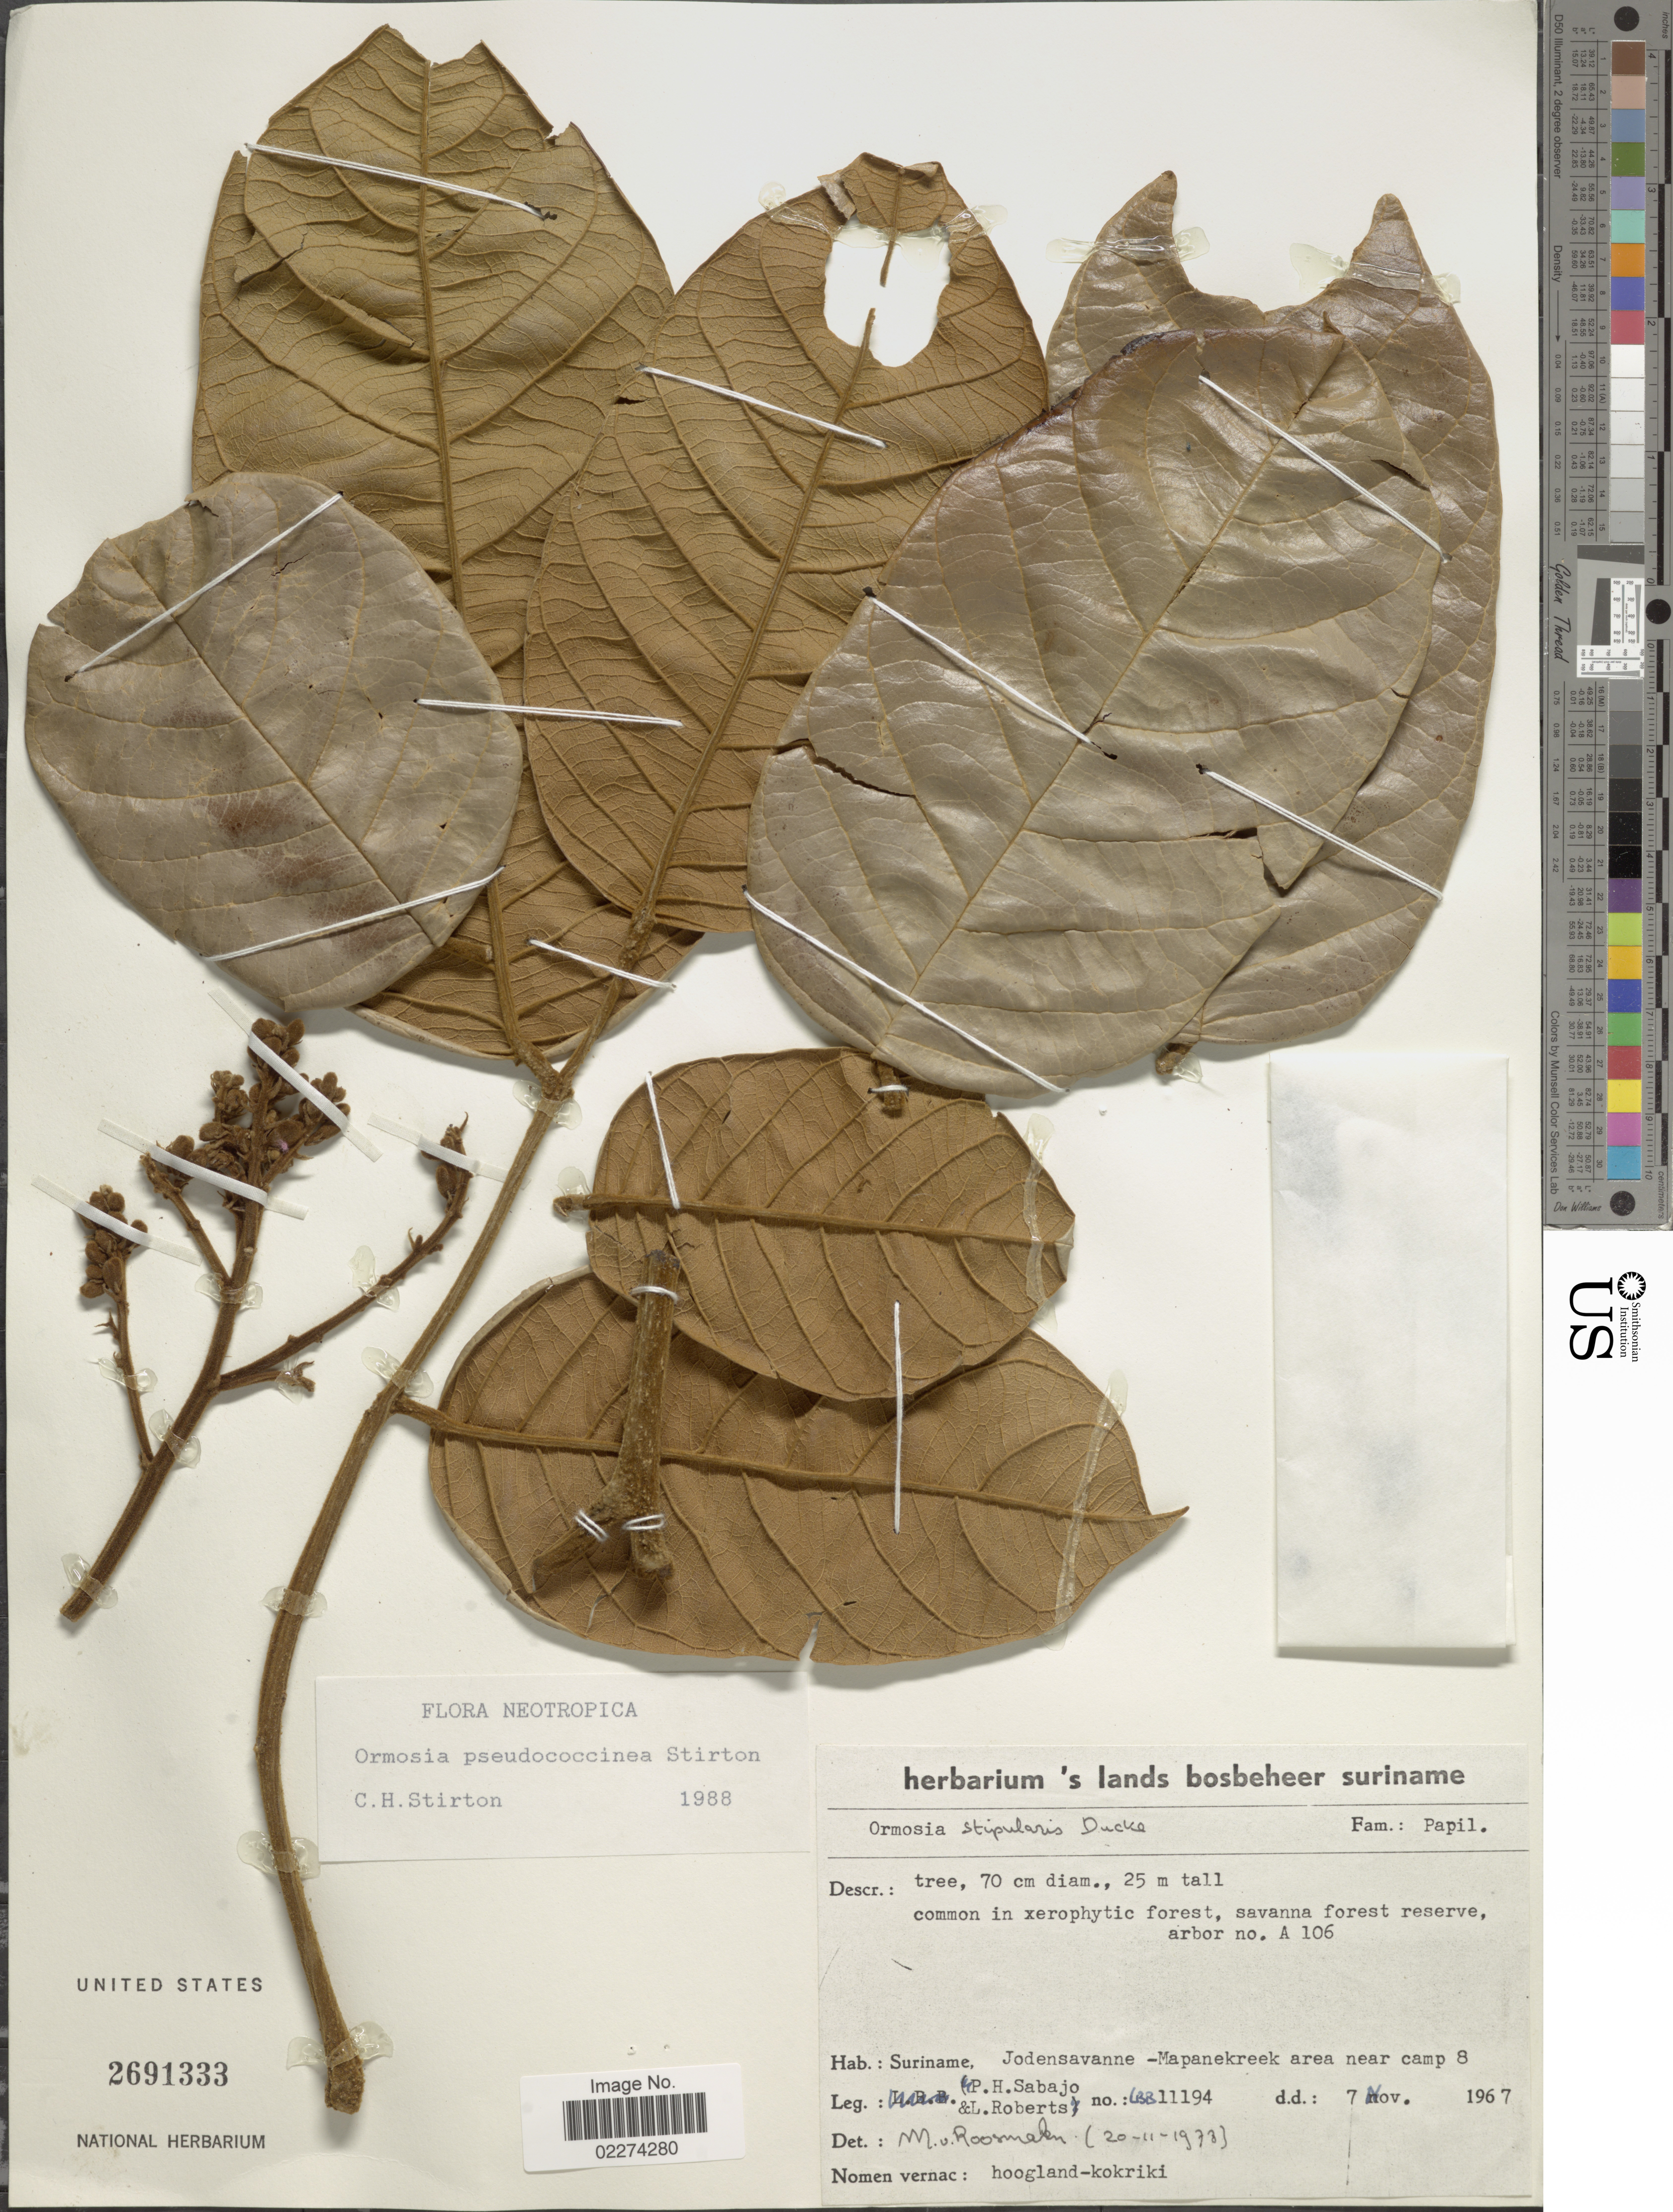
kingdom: Plantae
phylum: Tracheophyta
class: Magnoliopsida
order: Fabales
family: Fabaceae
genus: Ormosia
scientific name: Ormosia pseudococcinea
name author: C.H. Stirt.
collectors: P. Sabajo & L. Roberts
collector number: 11194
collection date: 1967-11-07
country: Suriname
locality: Jodensavanne-Mapanekreek area near camp 8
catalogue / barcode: US 2691333